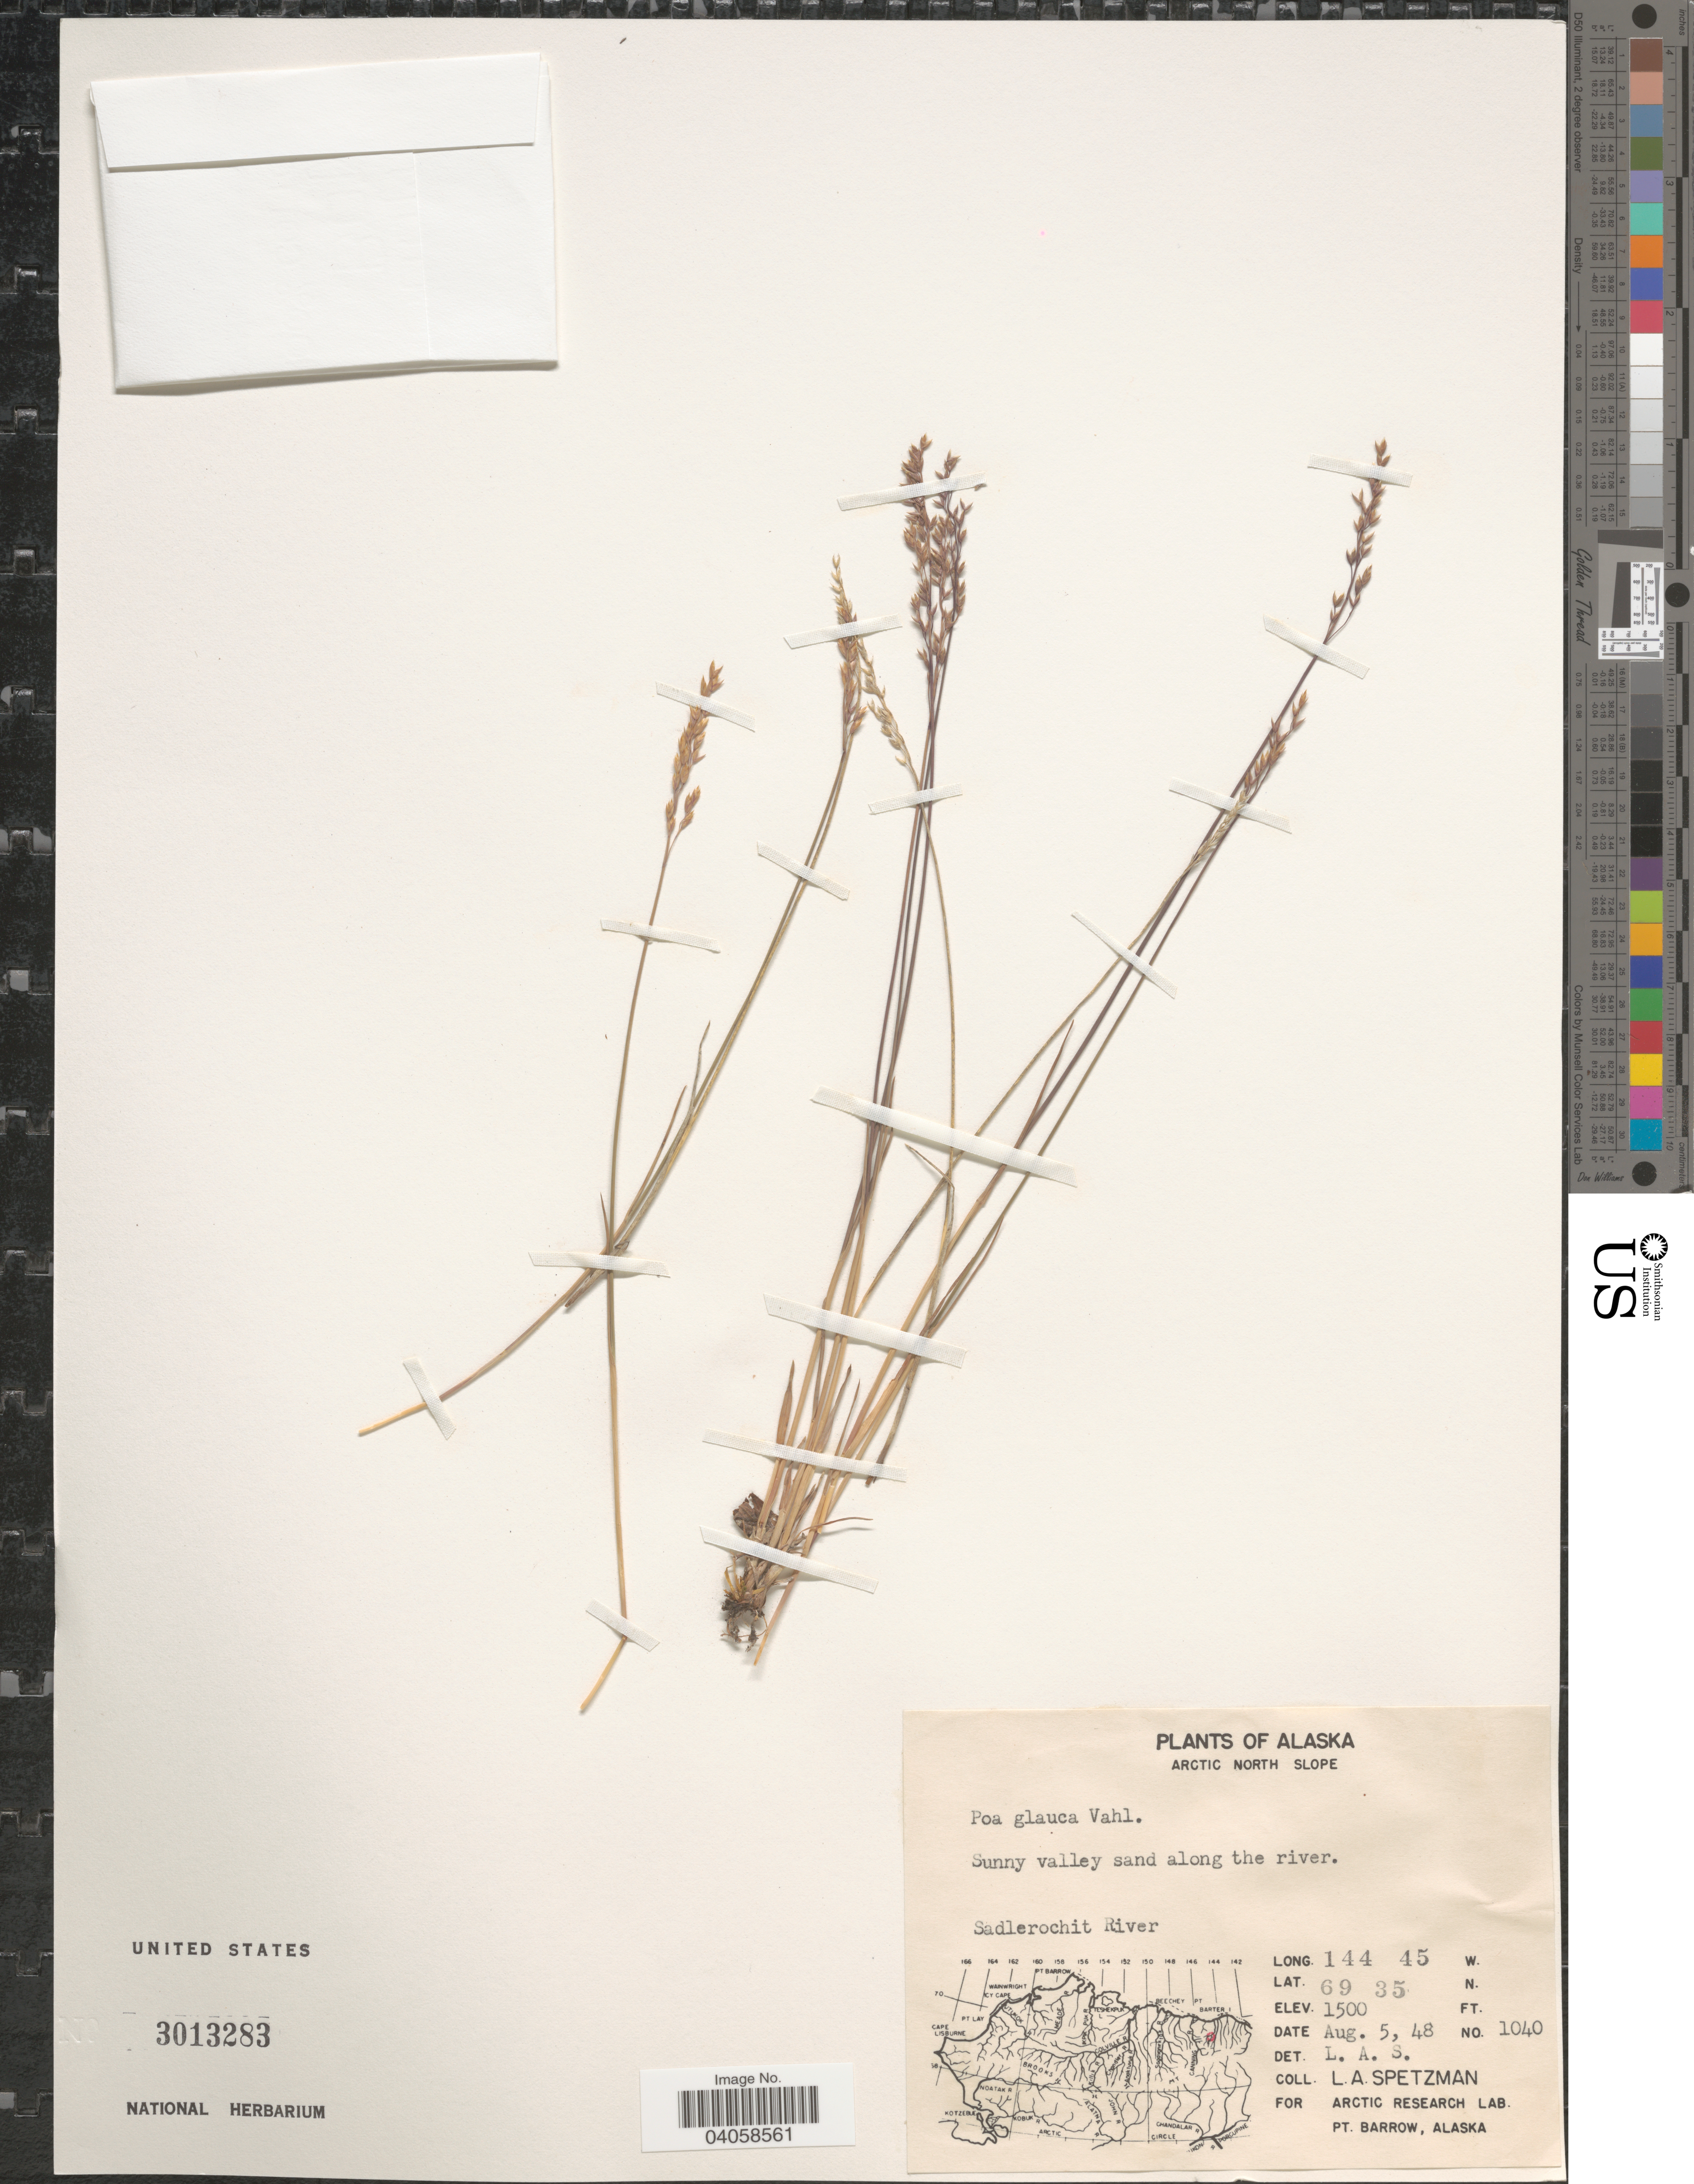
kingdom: Plantae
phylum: Tracheophyta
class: Liliopsida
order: Poales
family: Poaceae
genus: Poa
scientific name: Poa glauca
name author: Vahl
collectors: L. Spetzman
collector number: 1040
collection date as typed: Transcribed d/m/y: 5/8/48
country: United States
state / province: Alaska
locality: Arctic North Slope. Sunny valley sand along the river. Sadlerochit River.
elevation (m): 457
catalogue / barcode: US 3013283